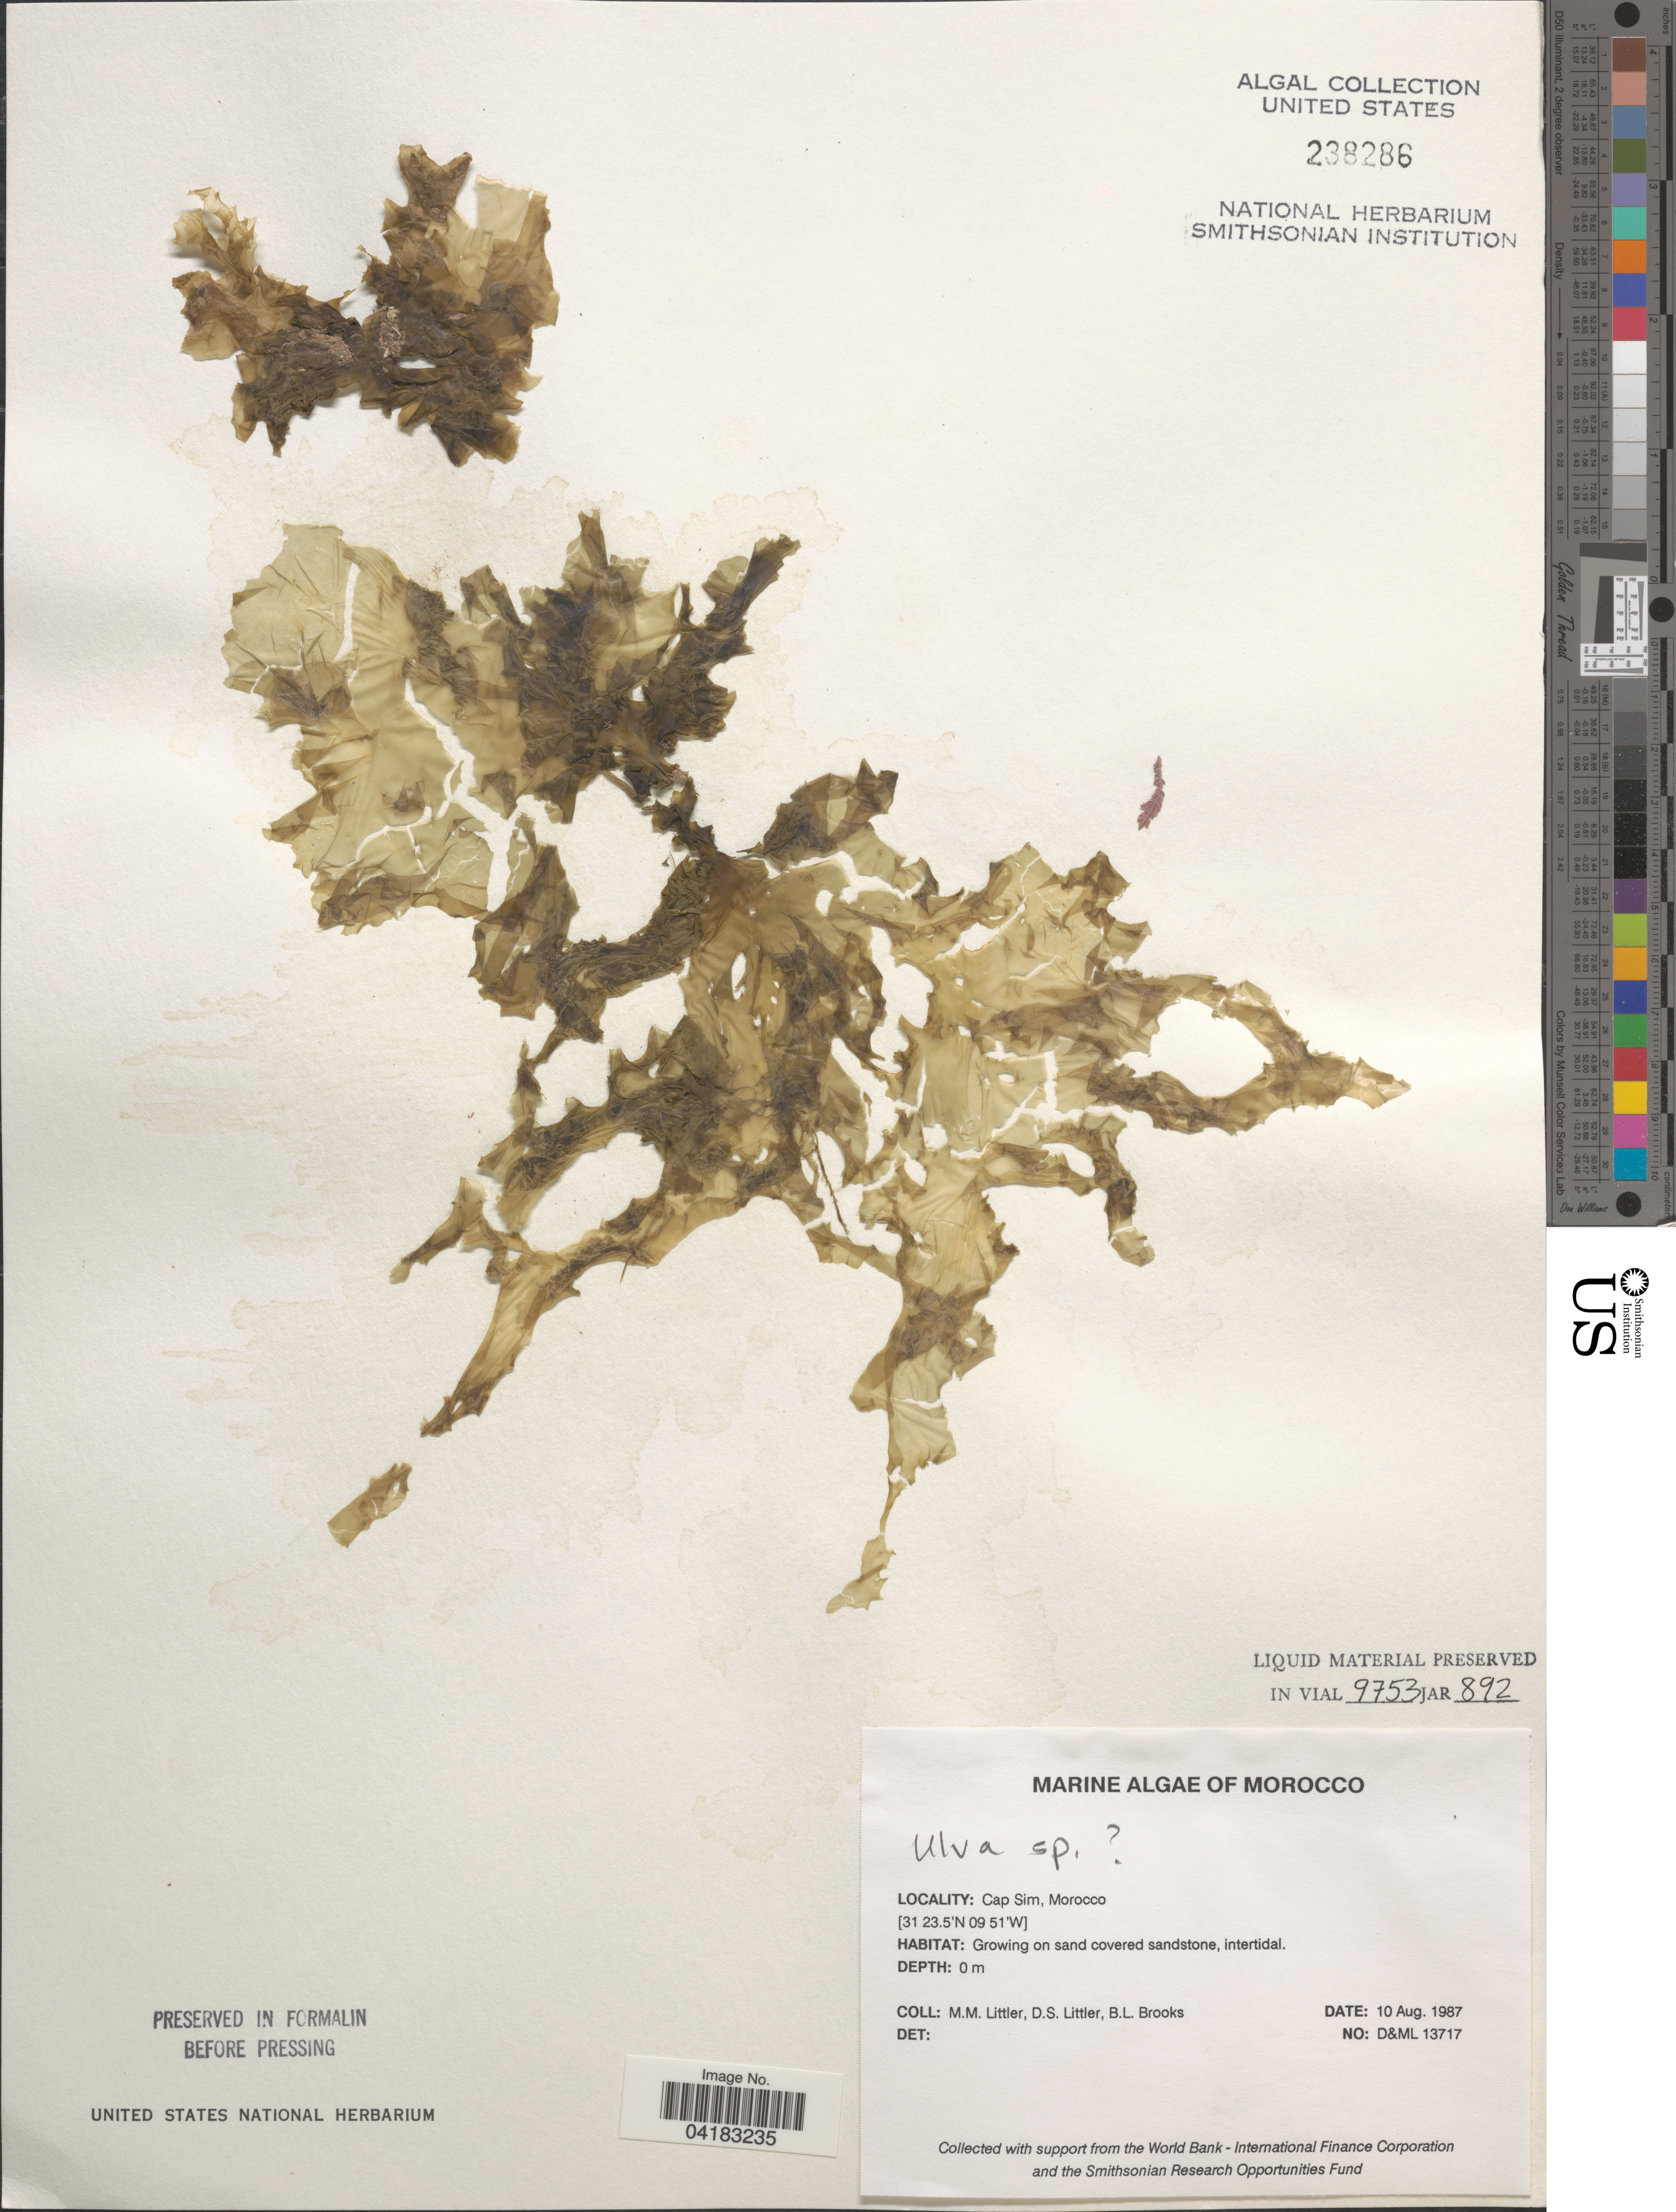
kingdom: Plantae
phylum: Chlorophyta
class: Ulvophyceae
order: Ulvales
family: Ulvaceae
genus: Ulva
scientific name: Ulva sp.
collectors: D. S. Littler & B. Brooks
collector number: D&ML13717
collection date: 1987-08-10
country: Morocco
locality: Cap Sim.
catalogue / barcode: US 238286